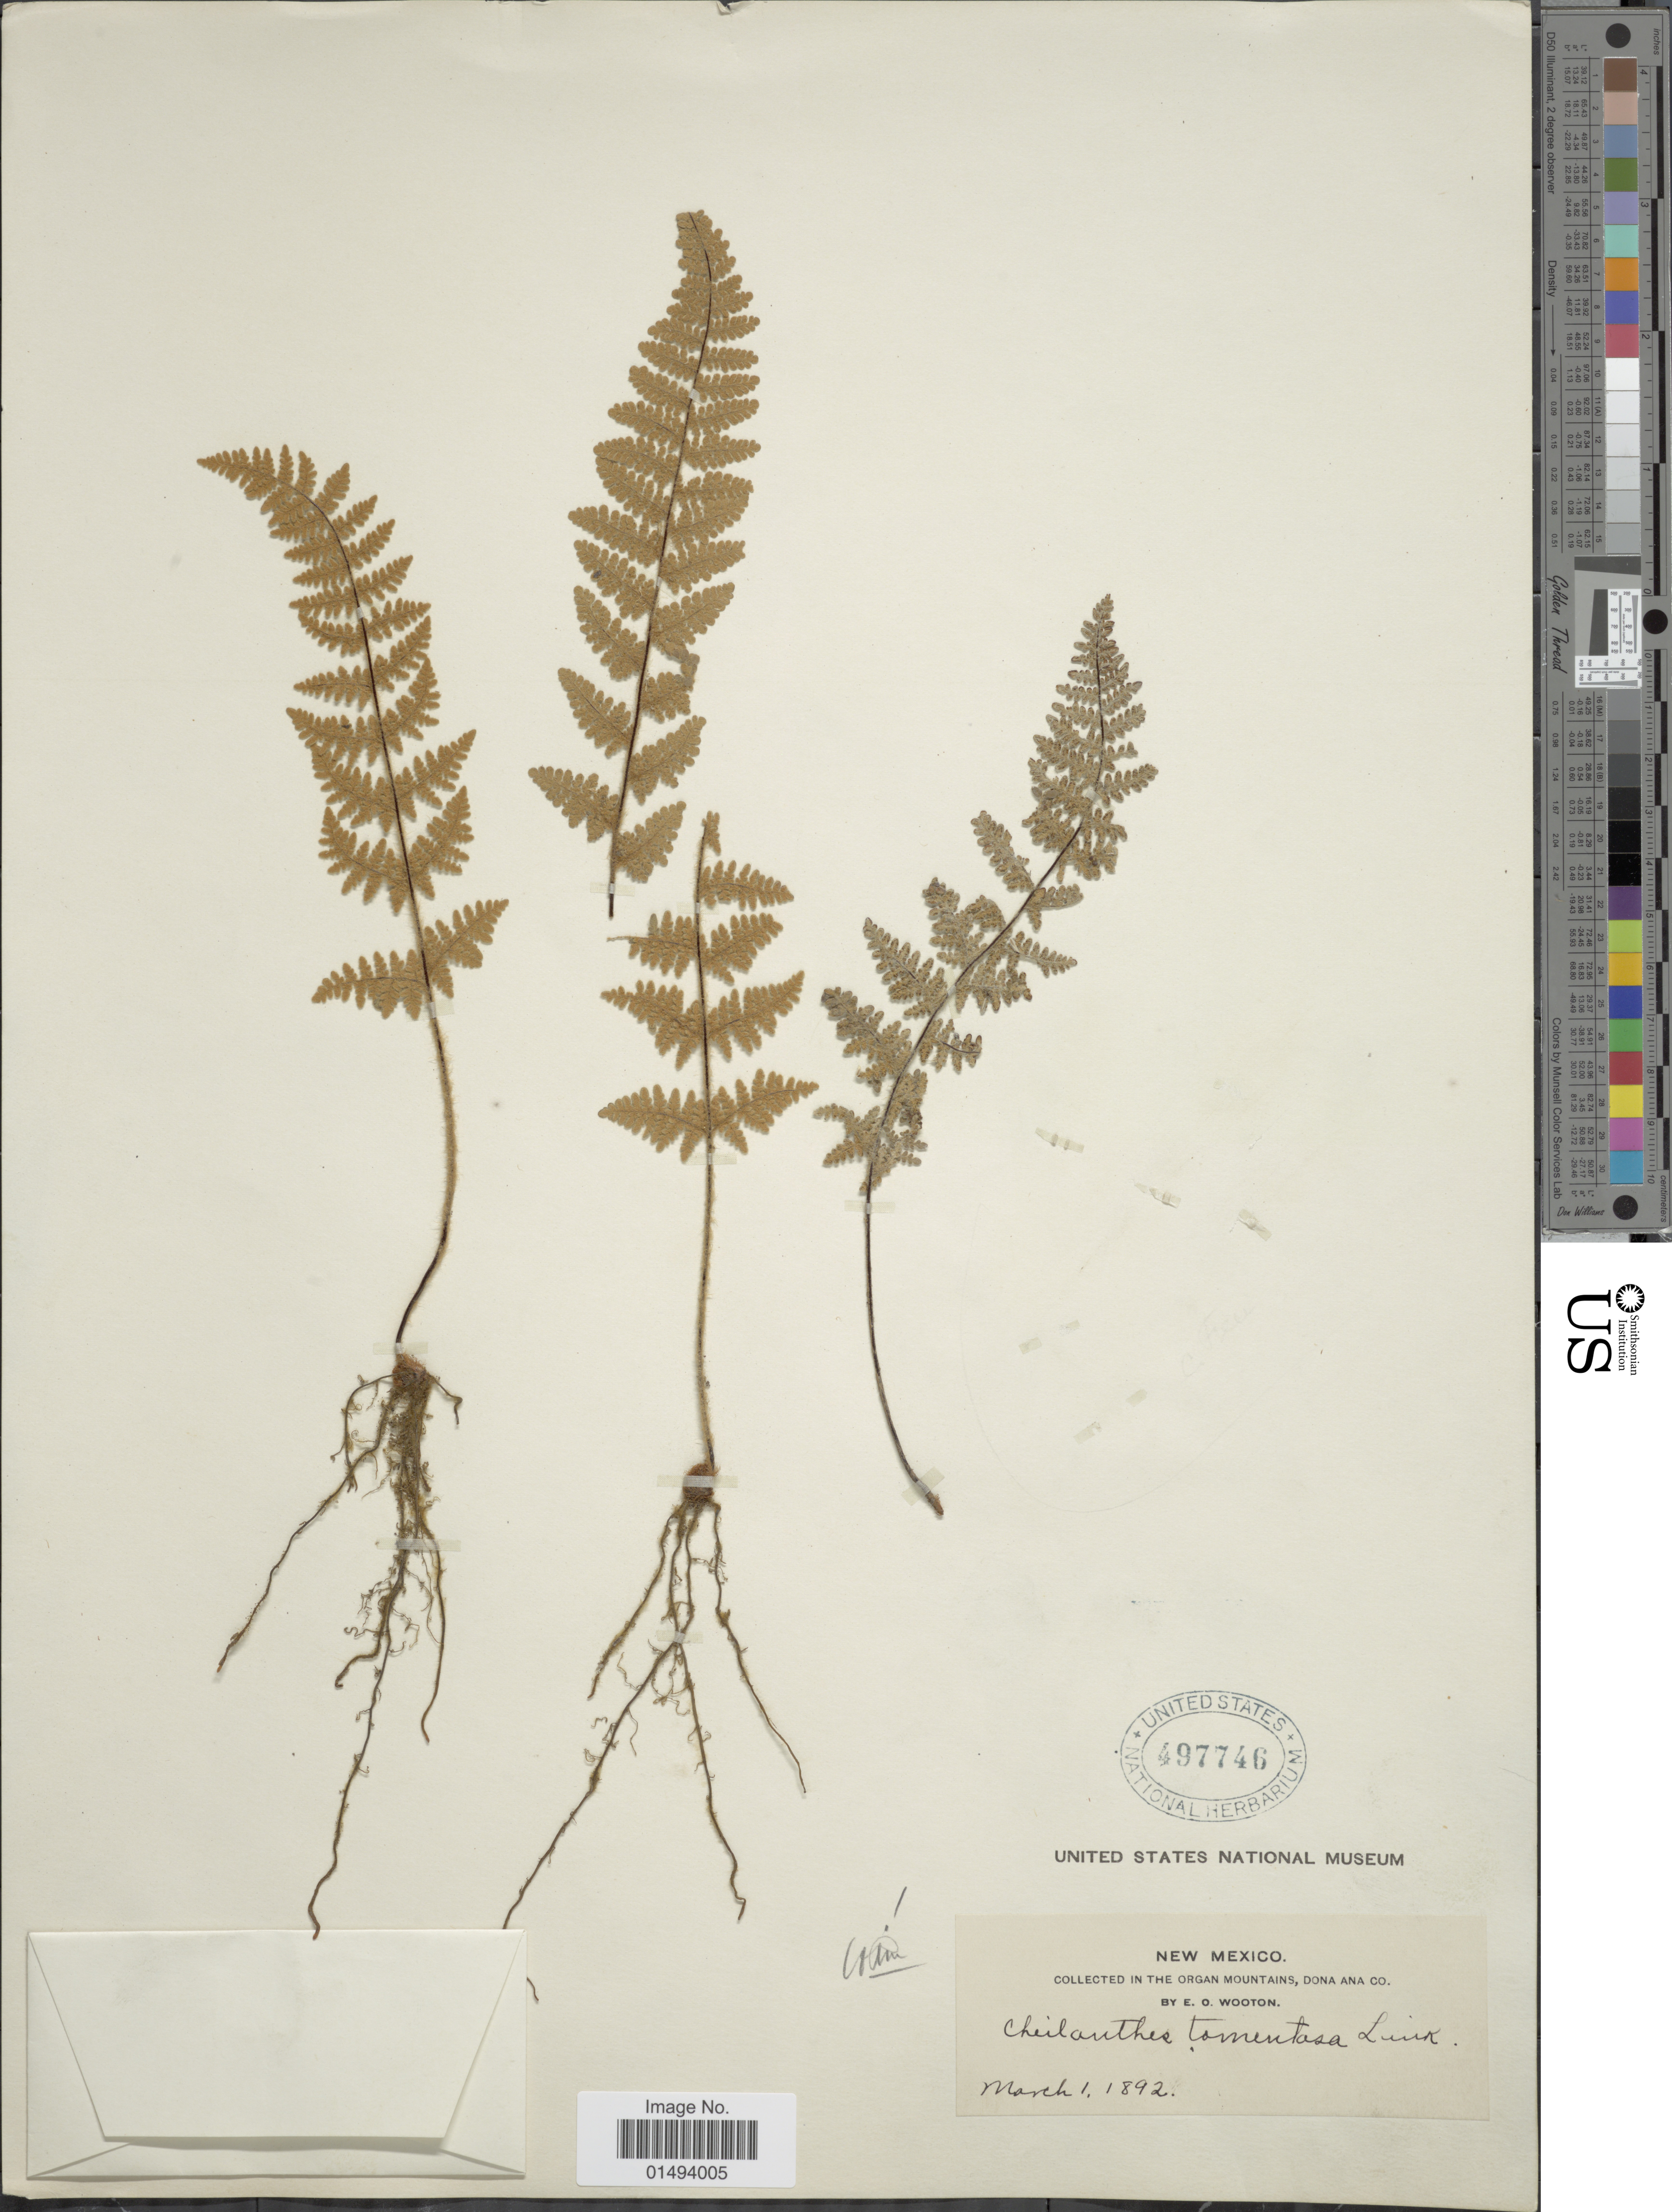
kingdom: Plantae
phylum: Tracheophyta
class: Polypodiopsida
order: Polypodiales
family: Pteridaceae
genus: Myriopteris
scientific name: Myriopteris tomentosa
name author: (Link) Fée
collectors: E. O. Wooton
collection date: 1892-03-01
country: United States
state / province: New Mexico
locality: In the Organ Mountains, Dona Ana Co.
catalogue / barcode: US 497746